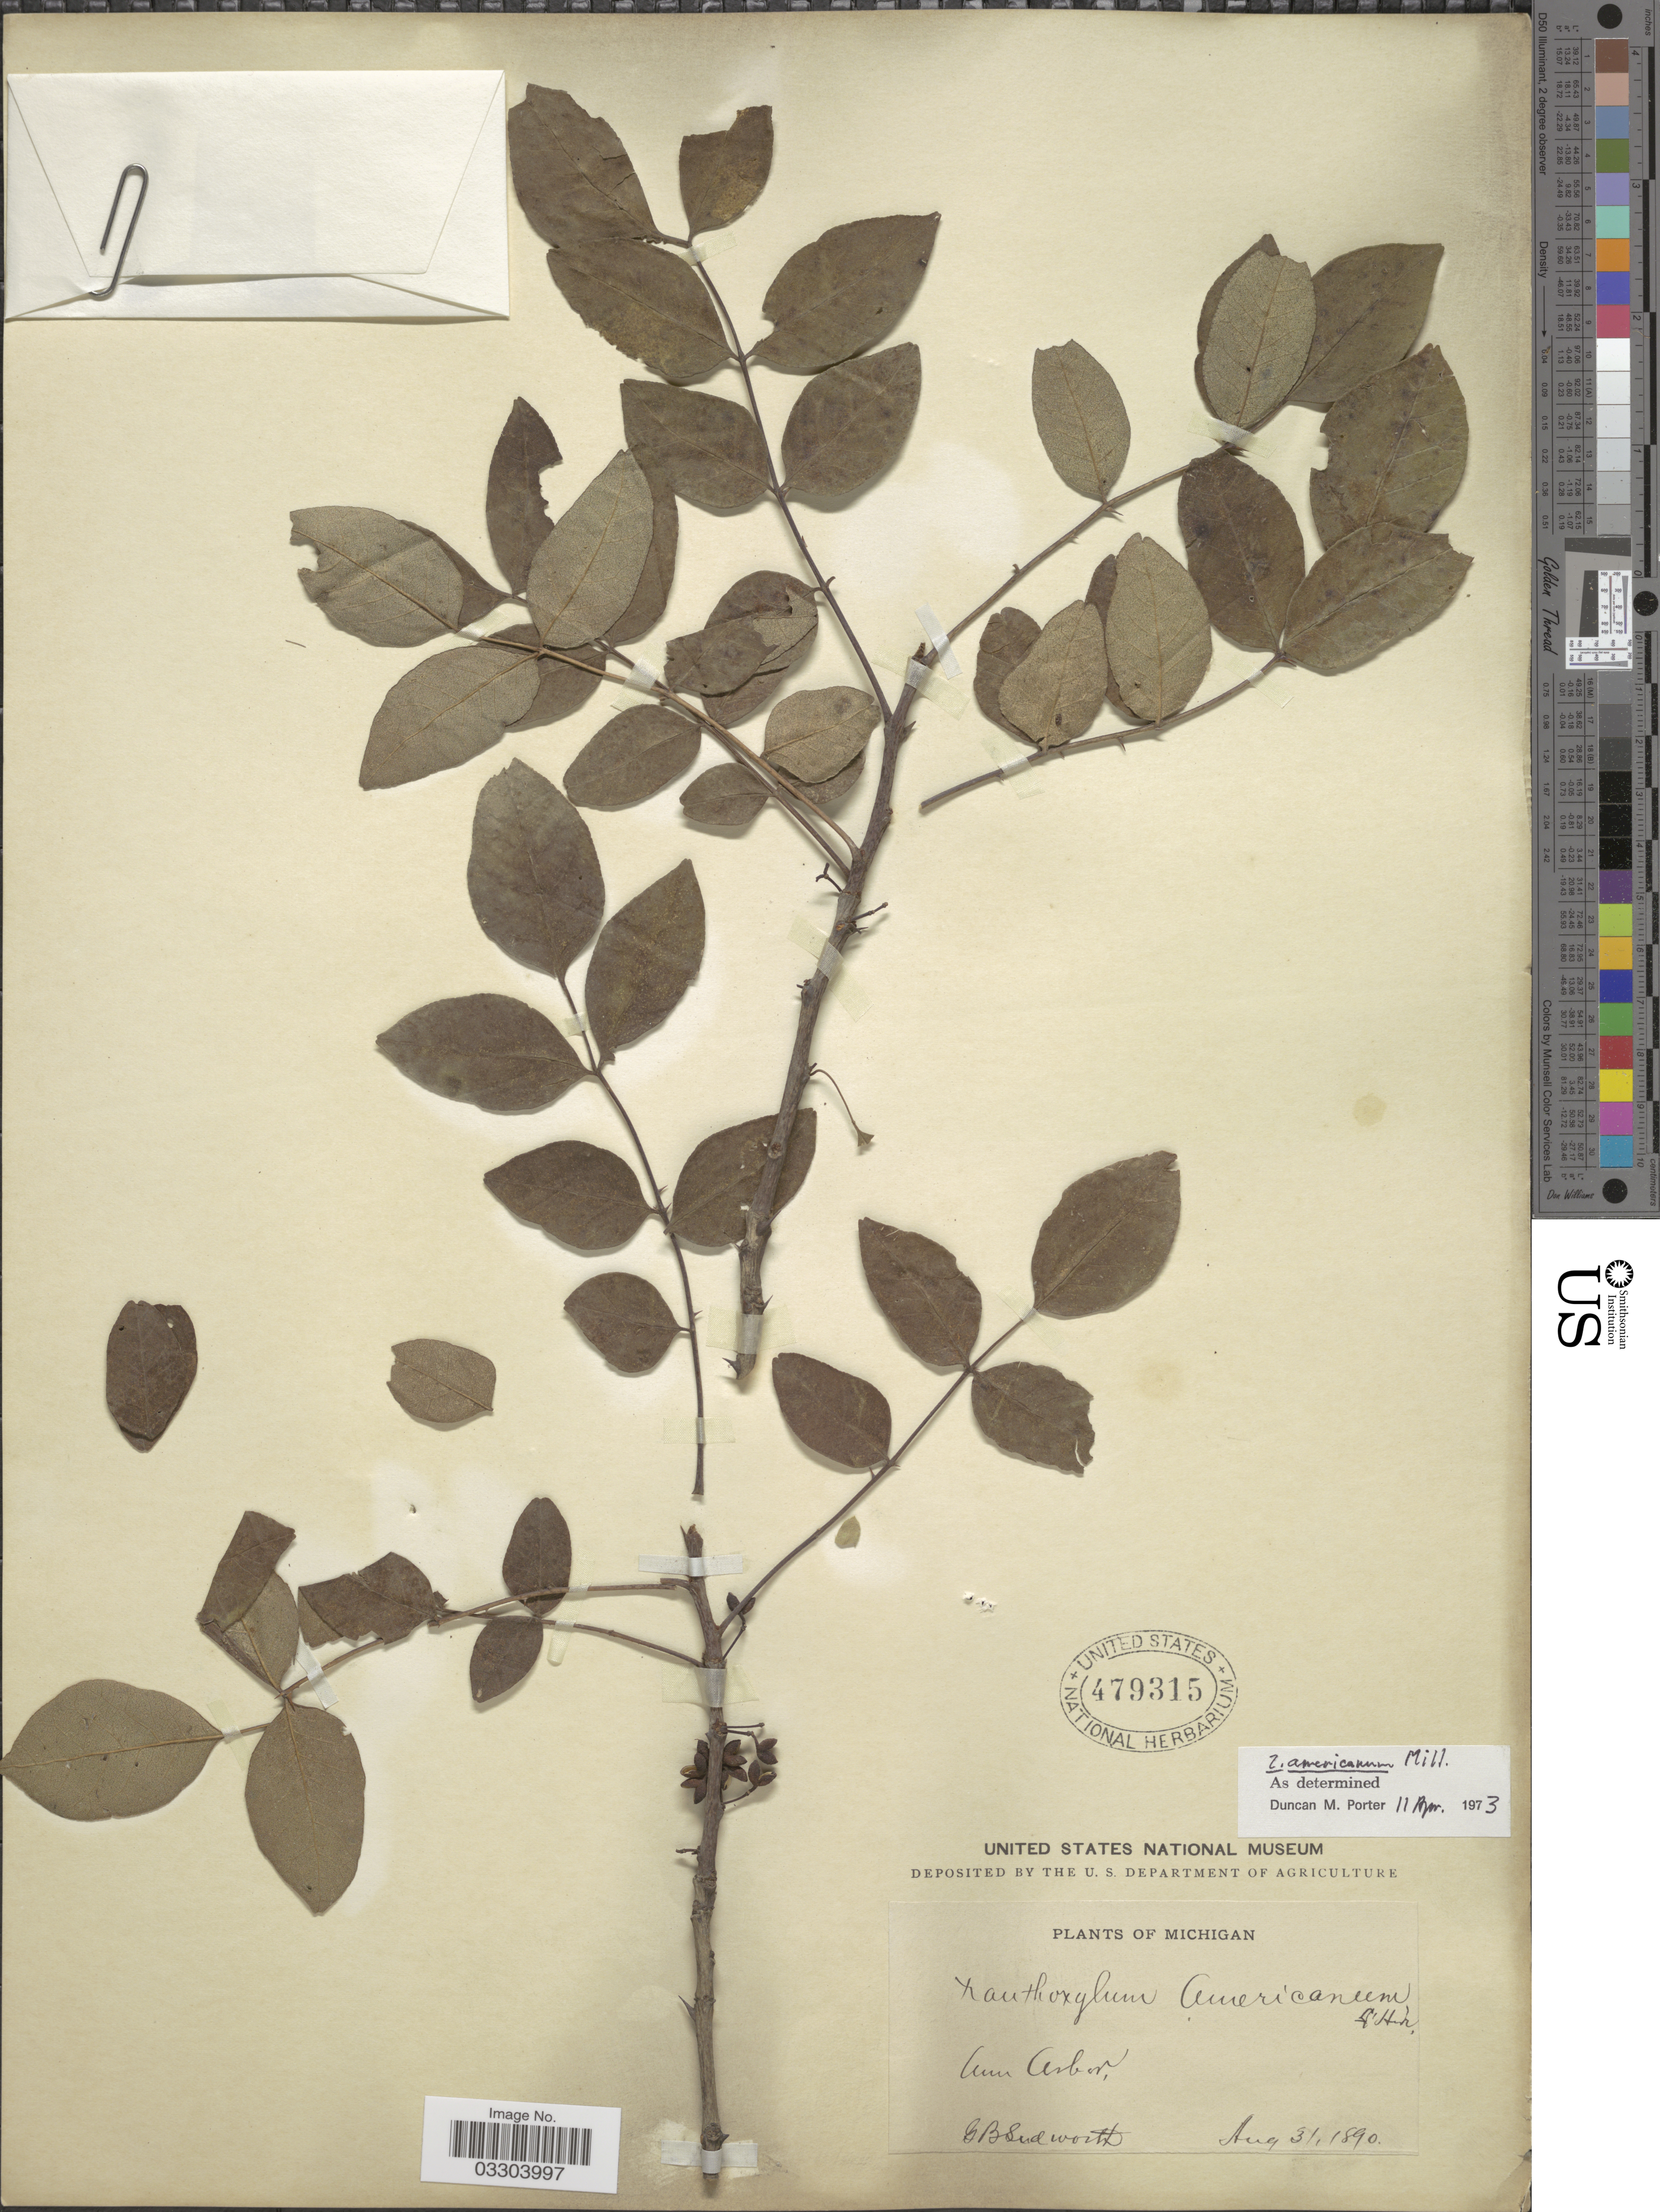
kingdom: Plantae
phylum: Tracheophyta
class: Magnoliopsida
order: Sapindales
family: Rutaceae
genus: Zanthoxylum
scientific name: Zanthoxylum americanum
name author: Mill.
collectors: G. B. Sudworth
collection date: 1890-08-31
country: United States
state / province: Michigan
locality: Ann Arbor.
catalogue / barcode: US 479315